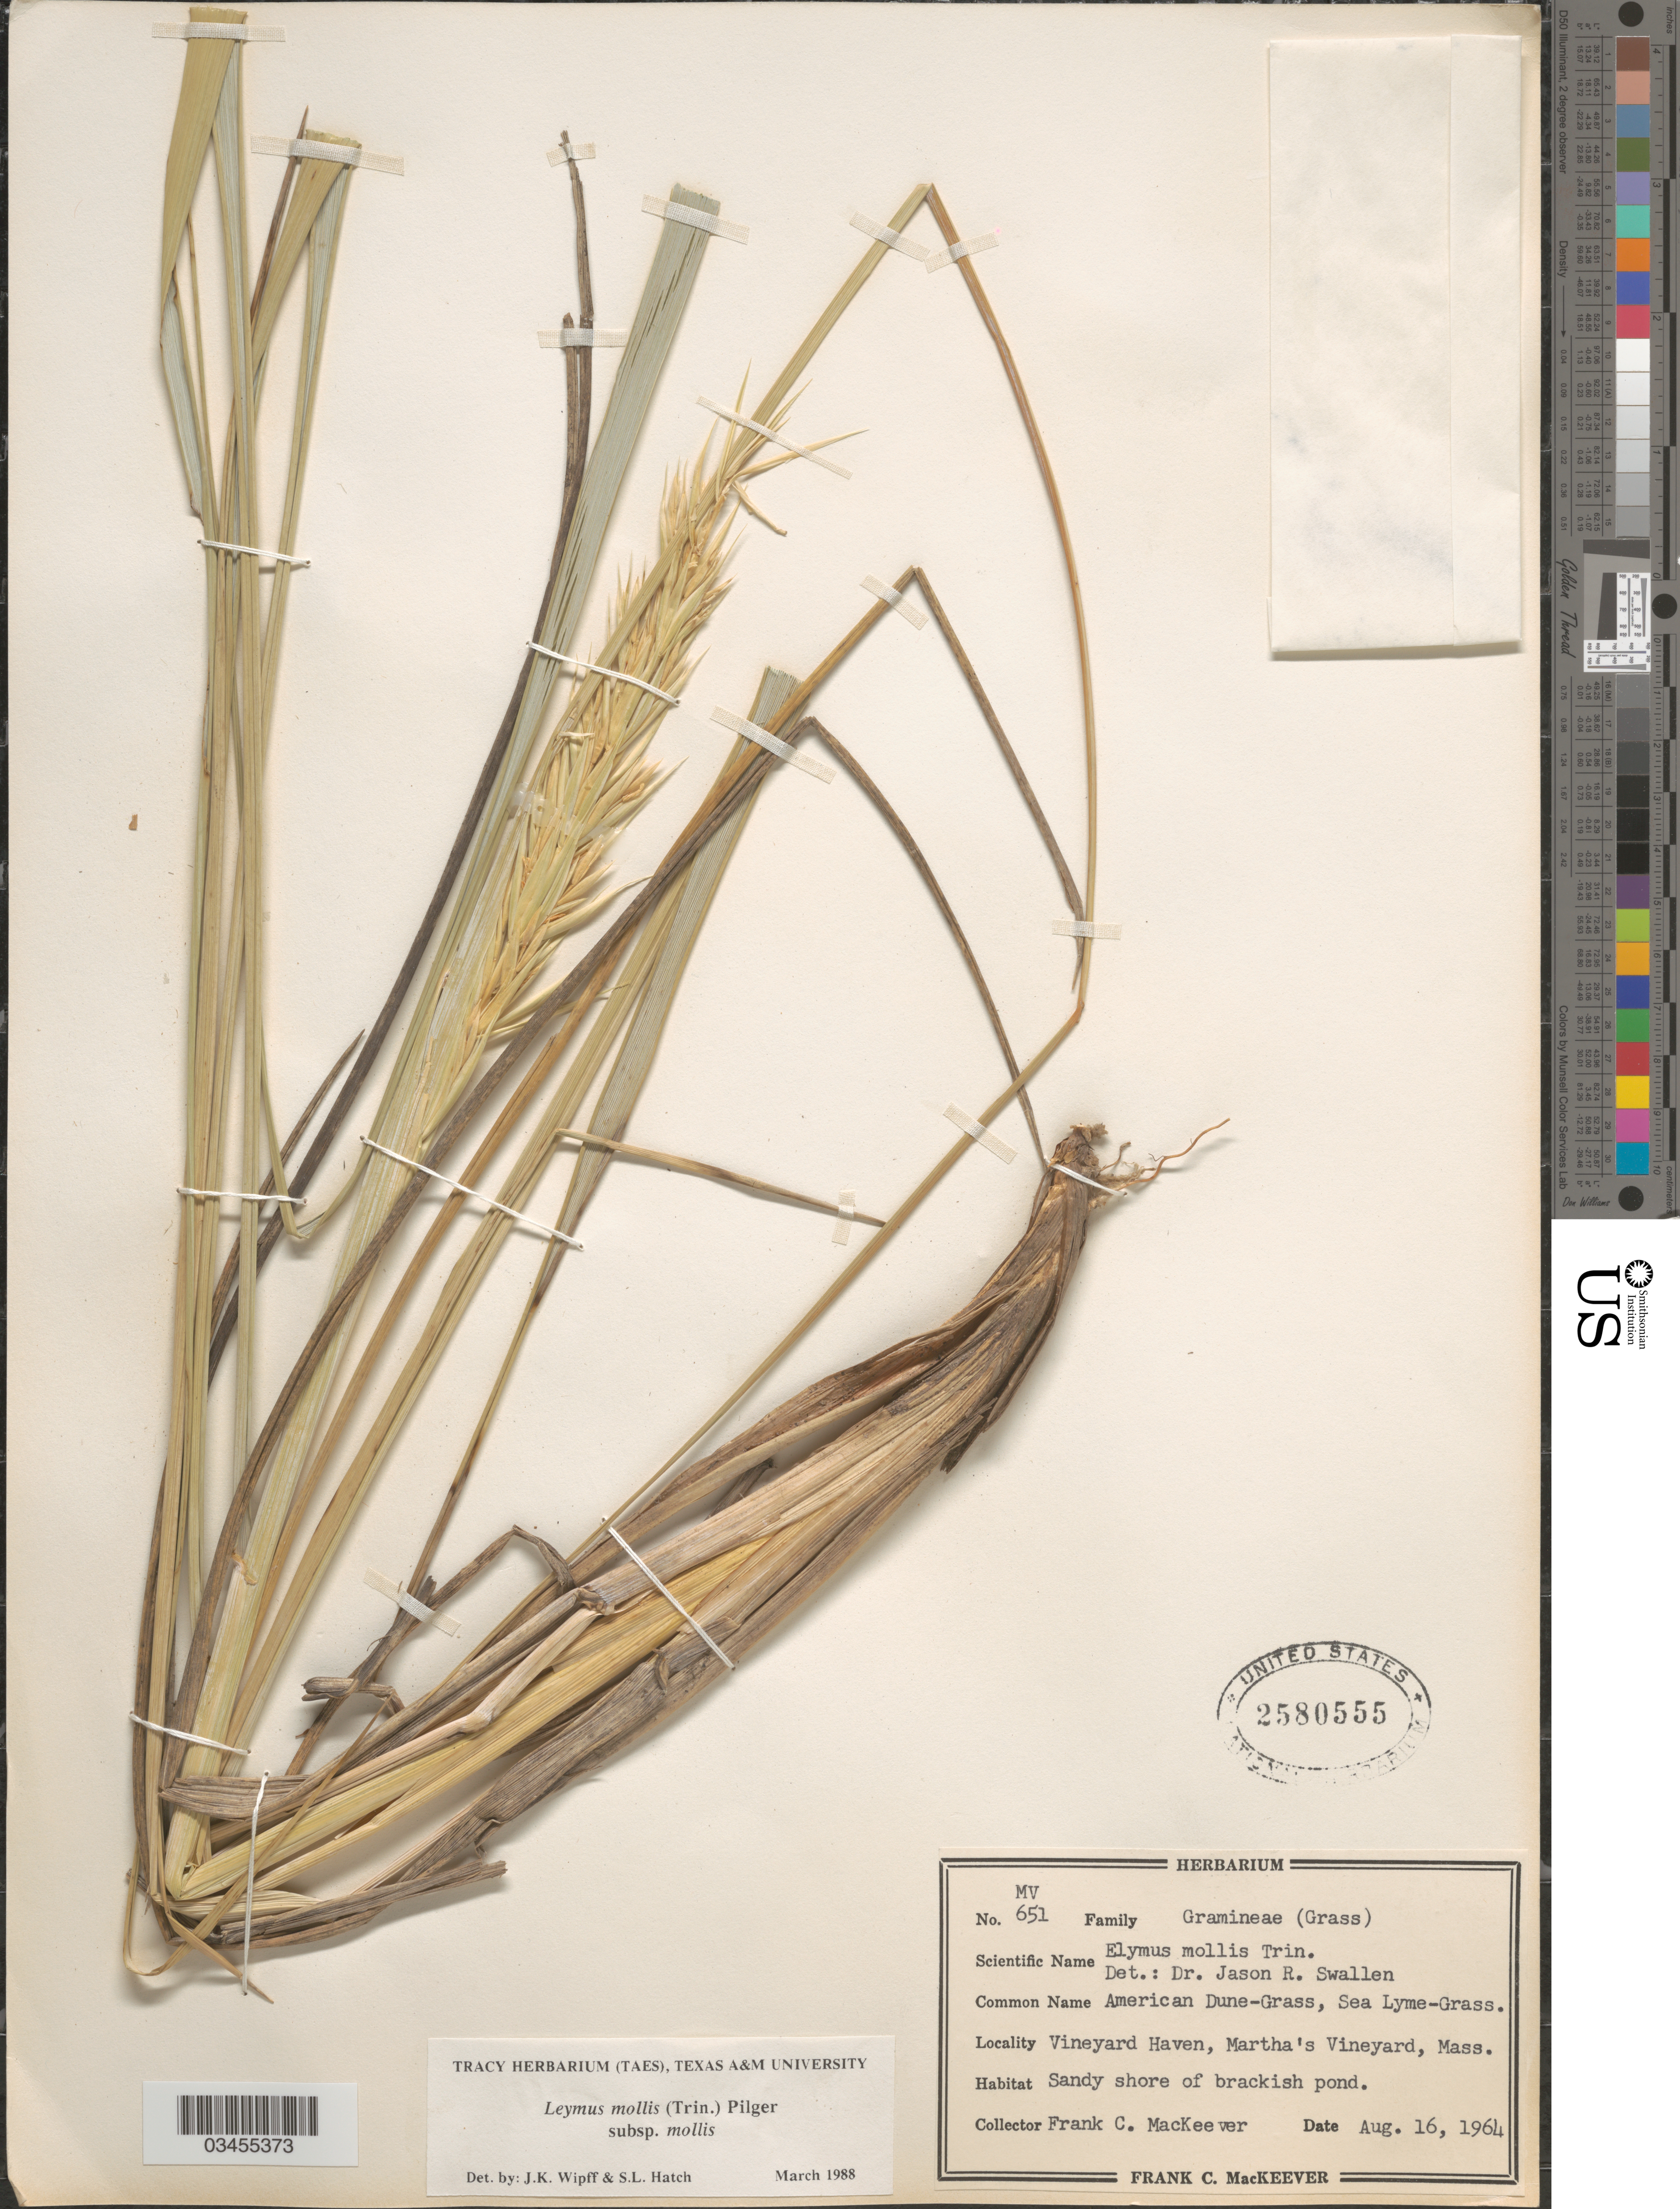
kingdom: Plantae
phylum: Tracheophyta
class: Liliopsida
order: Poales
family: Poaceae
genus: Leymus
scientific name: Leymus mollis subsp. mollis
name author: (Trin.) Pilg.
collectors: F. C. MacKeever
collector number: MV651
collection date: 1964-08-16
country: United States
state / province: Massachusetts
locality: Vineyard Haven, Martha's Vineyard.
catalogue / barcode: US 2580555